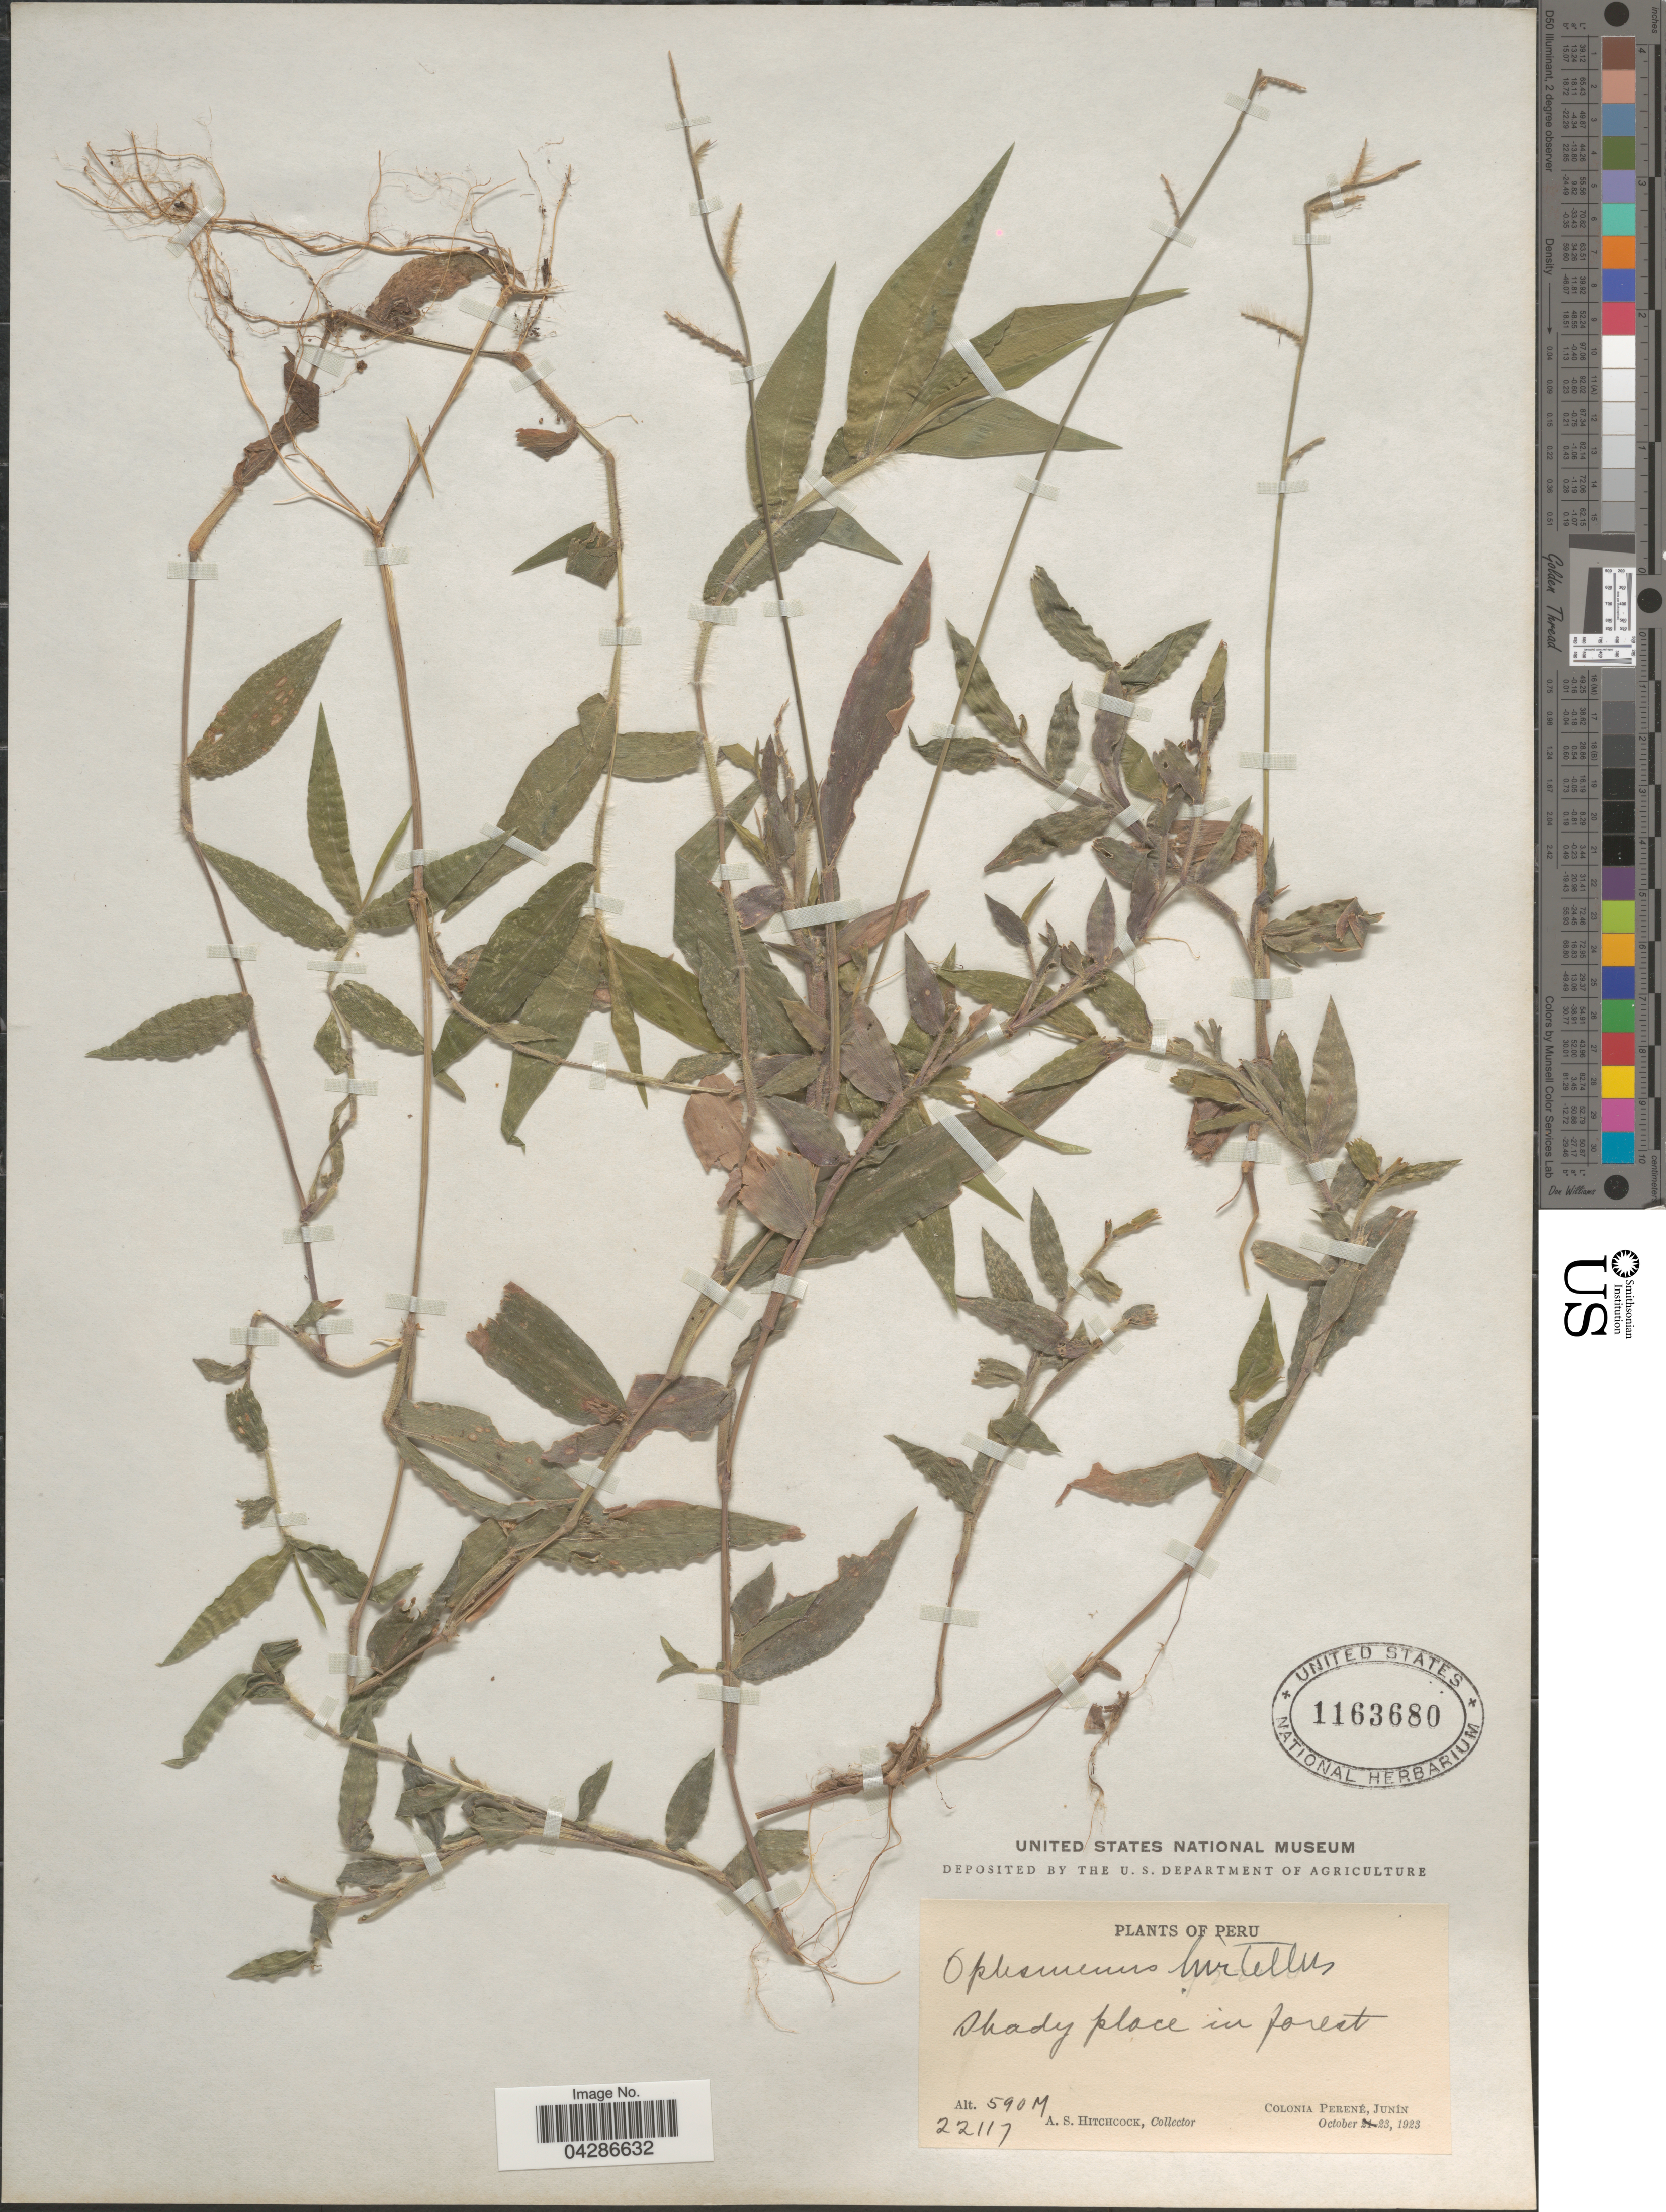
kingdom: Plantae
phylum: Tracheophyta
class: Liliopsida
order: Poales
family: Poaceae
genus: Oplismenus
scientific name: Oplismenus hirtellus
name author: (L.) P. Beauv.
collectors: A. S. Hitchcock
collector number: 22117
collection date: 1923-10-23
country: Peru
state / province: Junín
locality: Colonia Perené.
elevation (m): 590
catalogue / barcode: US 1163680